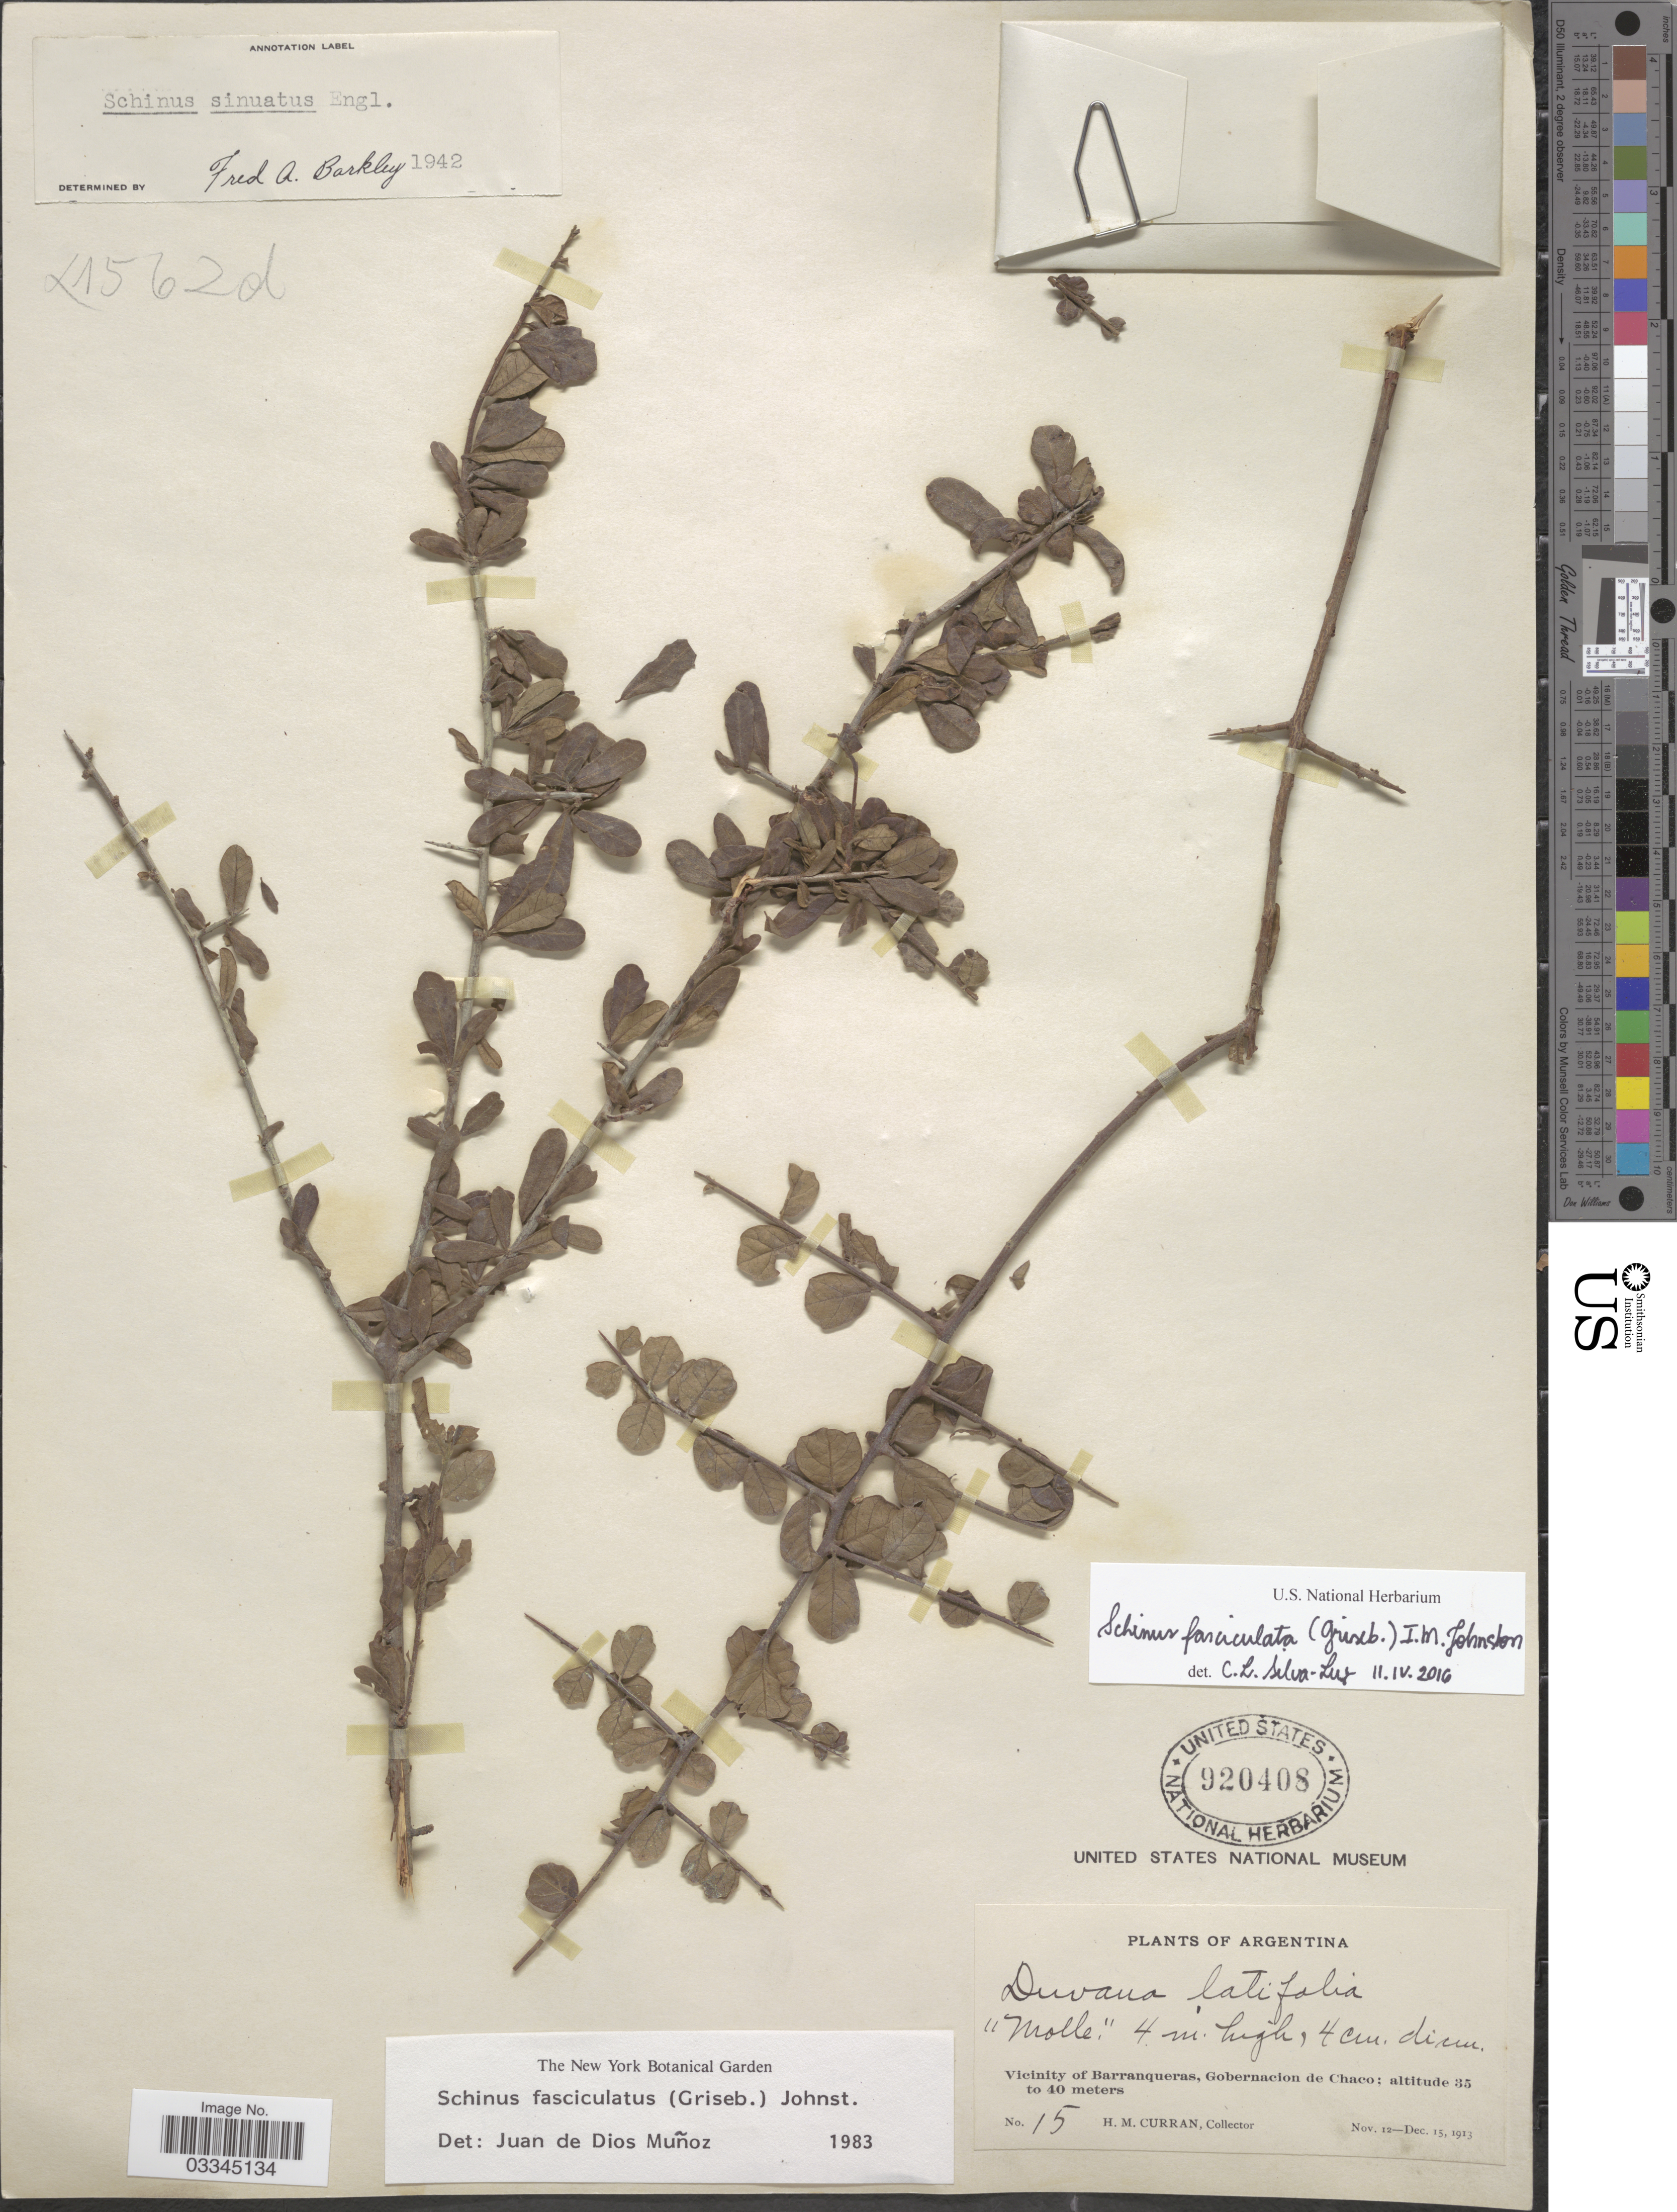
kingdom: Plantae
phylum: Tracheophyta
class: Magnoliopsida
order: Sapindales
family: Anacardiaceae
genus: Schinus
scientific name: Schinus fasciculata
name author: (Griseb.) I.M. Johnst.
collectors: H. M. Curran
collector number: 15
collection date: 1913-11-12/1913-12-15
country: Argentina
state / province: Chaco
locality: Vicinity of Barranqueras, Gobernacion de Chaco.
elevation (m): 35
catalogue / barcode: US 920408